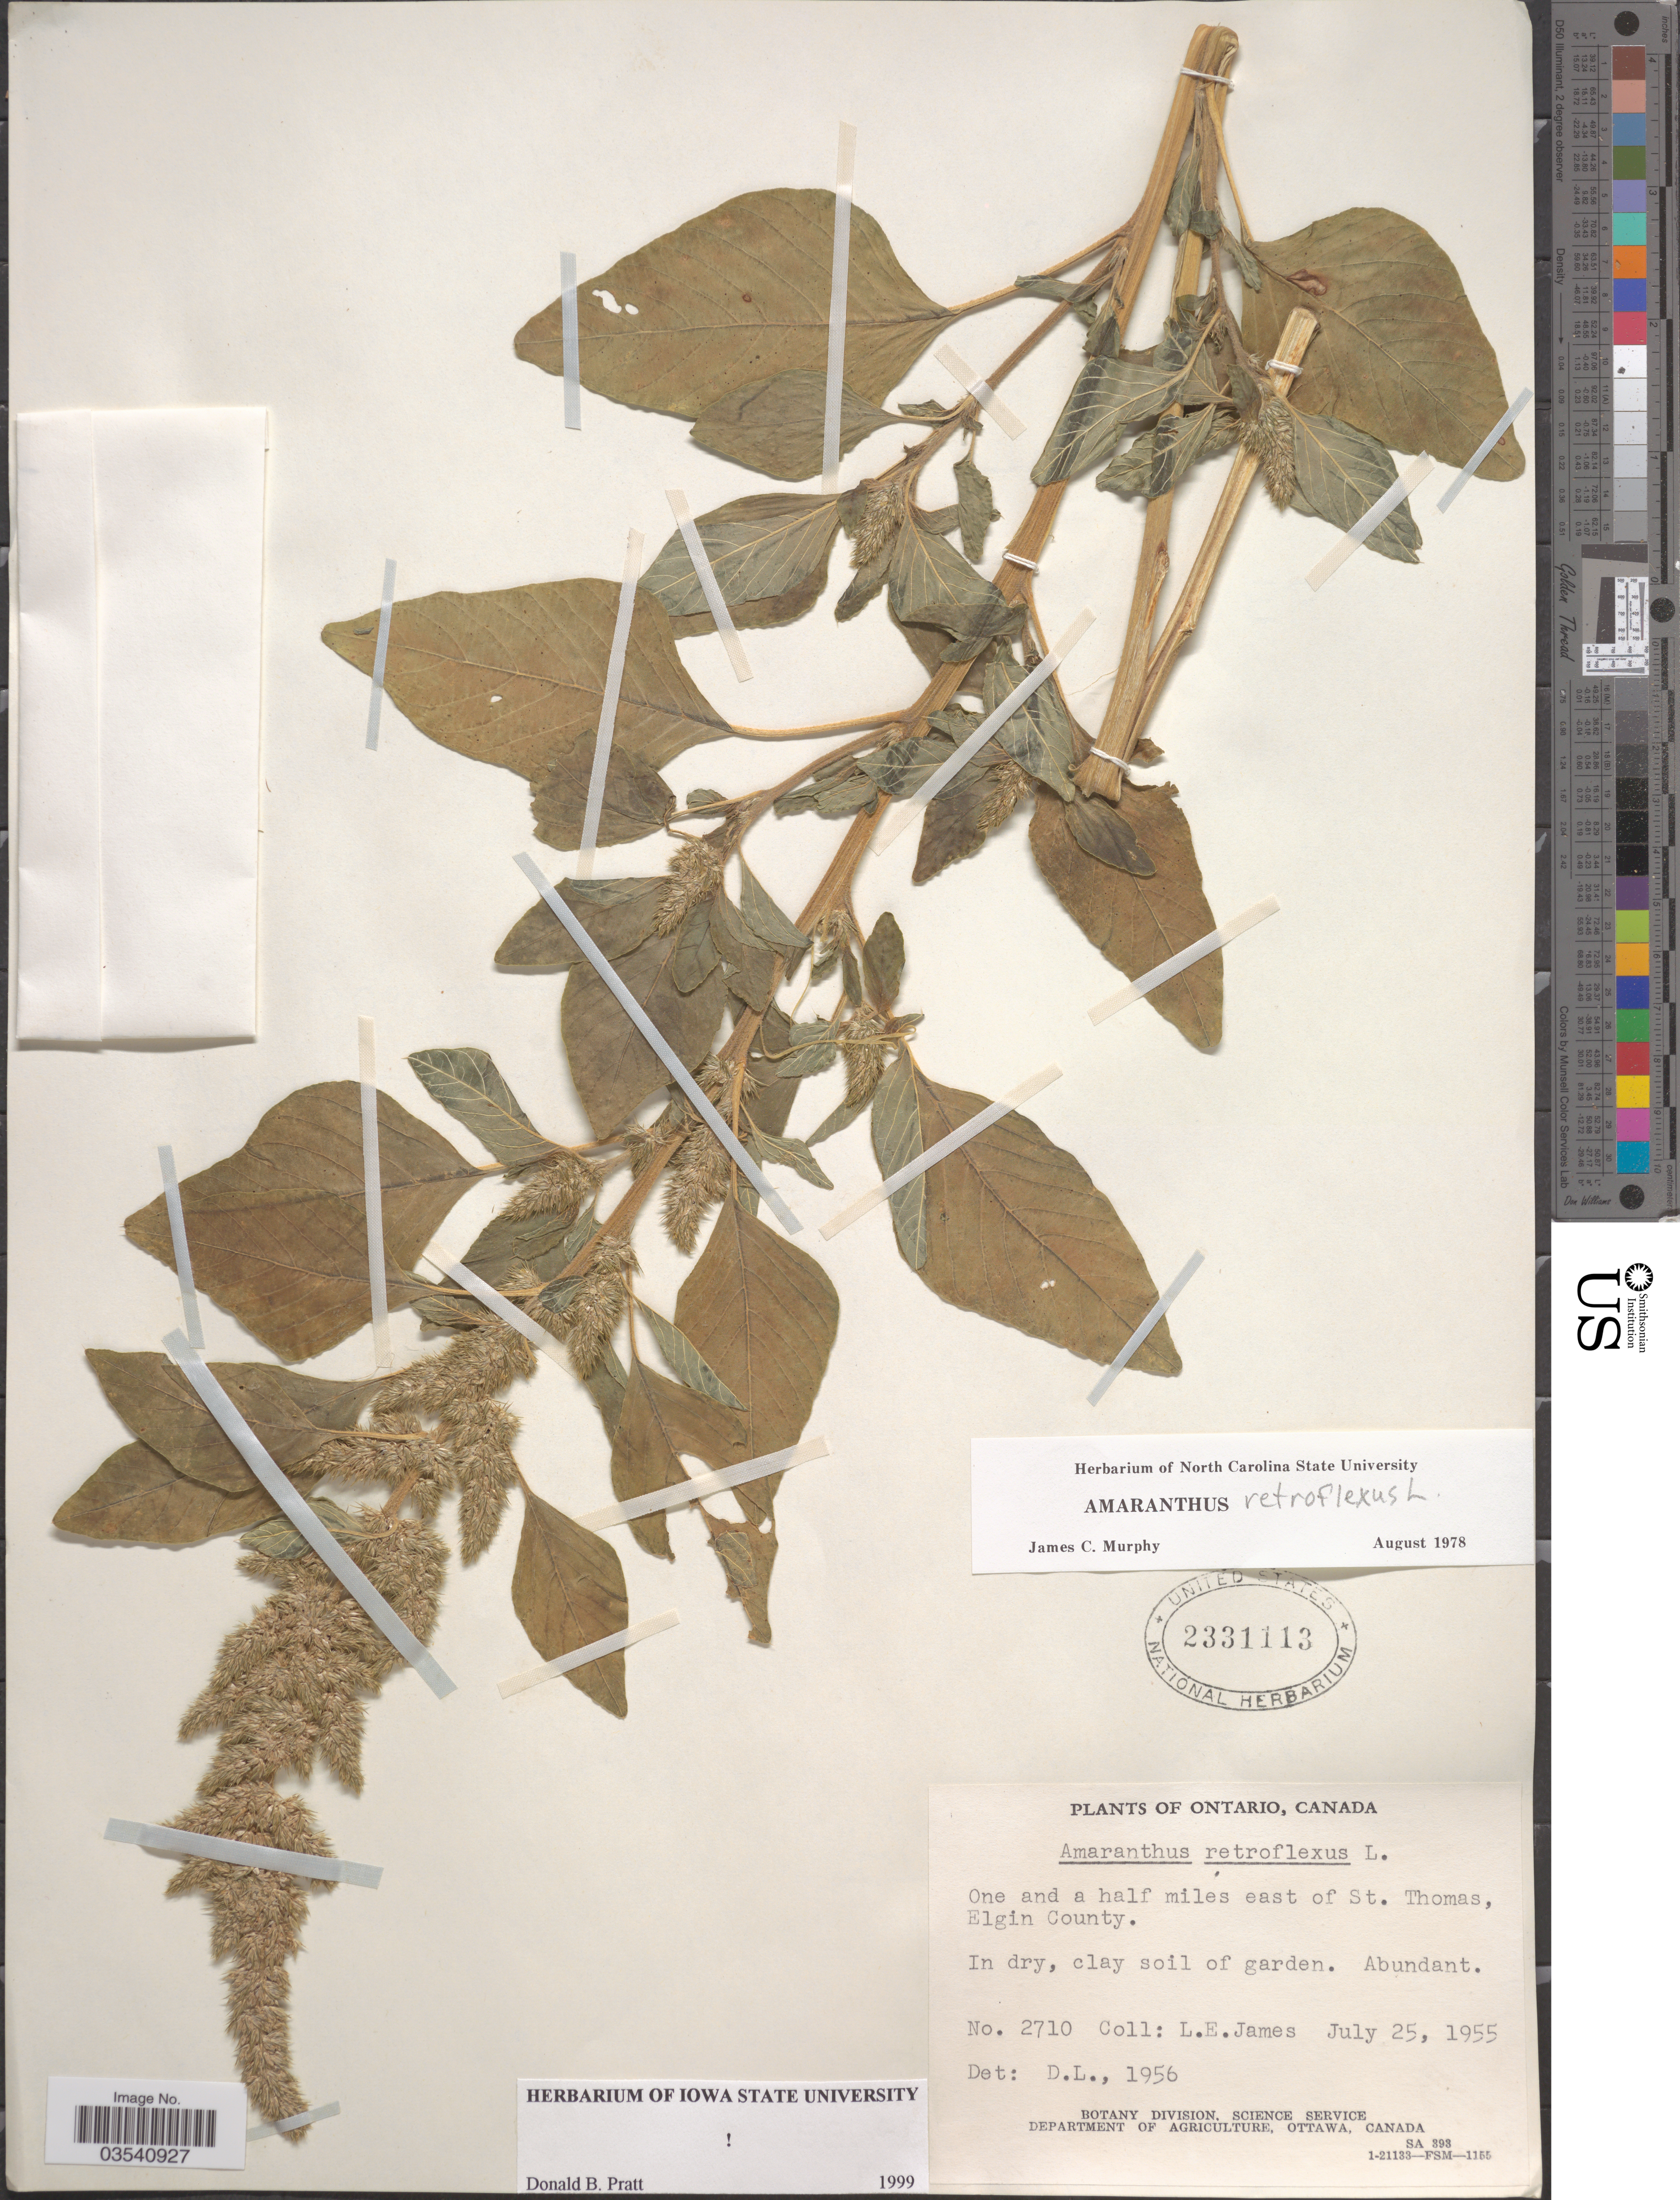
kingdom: Plantae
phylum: Tracheophyta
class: Magnoliopsida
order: Caryophyllales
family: Amaranthaceae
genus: Amaranthus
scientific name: Amaranthus retroflexus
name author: L.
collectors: L. E. James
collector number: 2710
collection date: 1955-07-25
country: Canada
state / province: Ontario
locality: One and a half miles east of St. Thomas, Elgin County.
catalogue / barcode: US 2331113